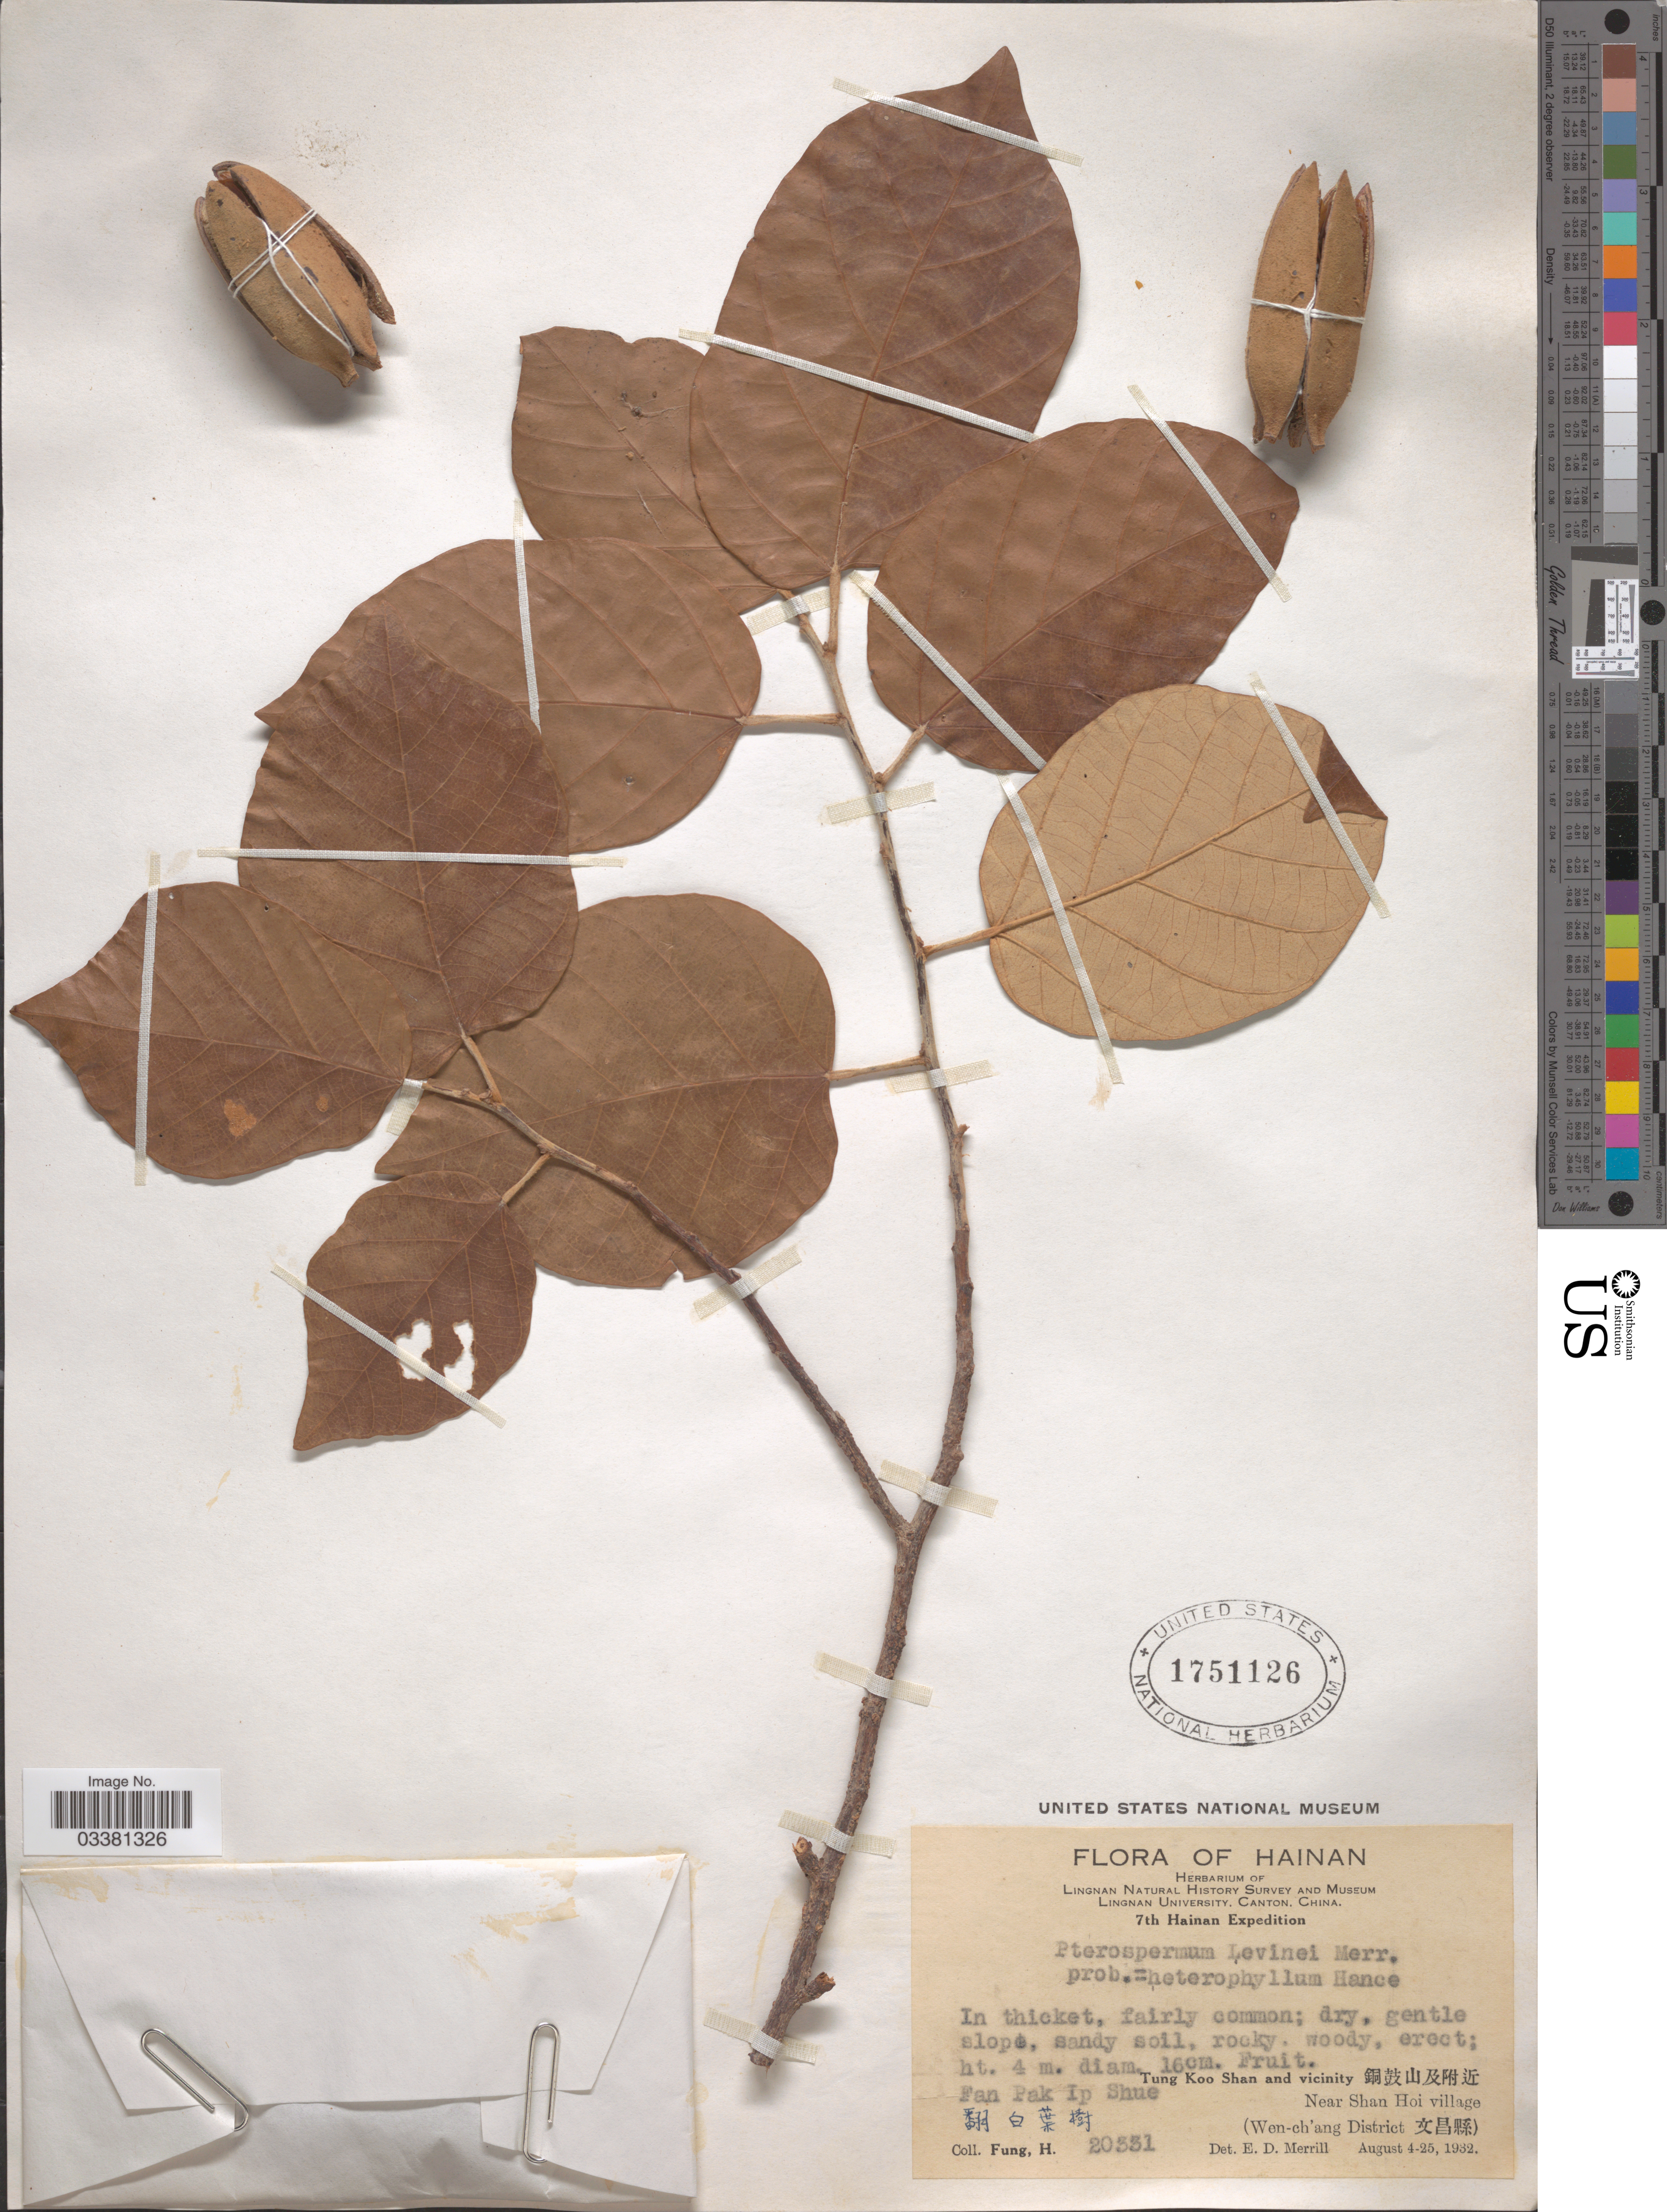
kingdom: Plantae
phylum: Tracheophyta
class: Magnoliopsida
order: Malvales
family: Malvaceae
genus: Pterospermum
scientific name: Pterospermum levinei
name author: Merr.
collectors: H. Fung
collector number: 20331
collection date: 1932-08-04/1932-08-25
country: China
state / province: Hainan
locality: Fan Pak Ip Shue X. Tung Koo Shan and vicinity X. Near Shan Hoi village. (Wen-ch'ang District X).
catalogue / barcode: US 1751126